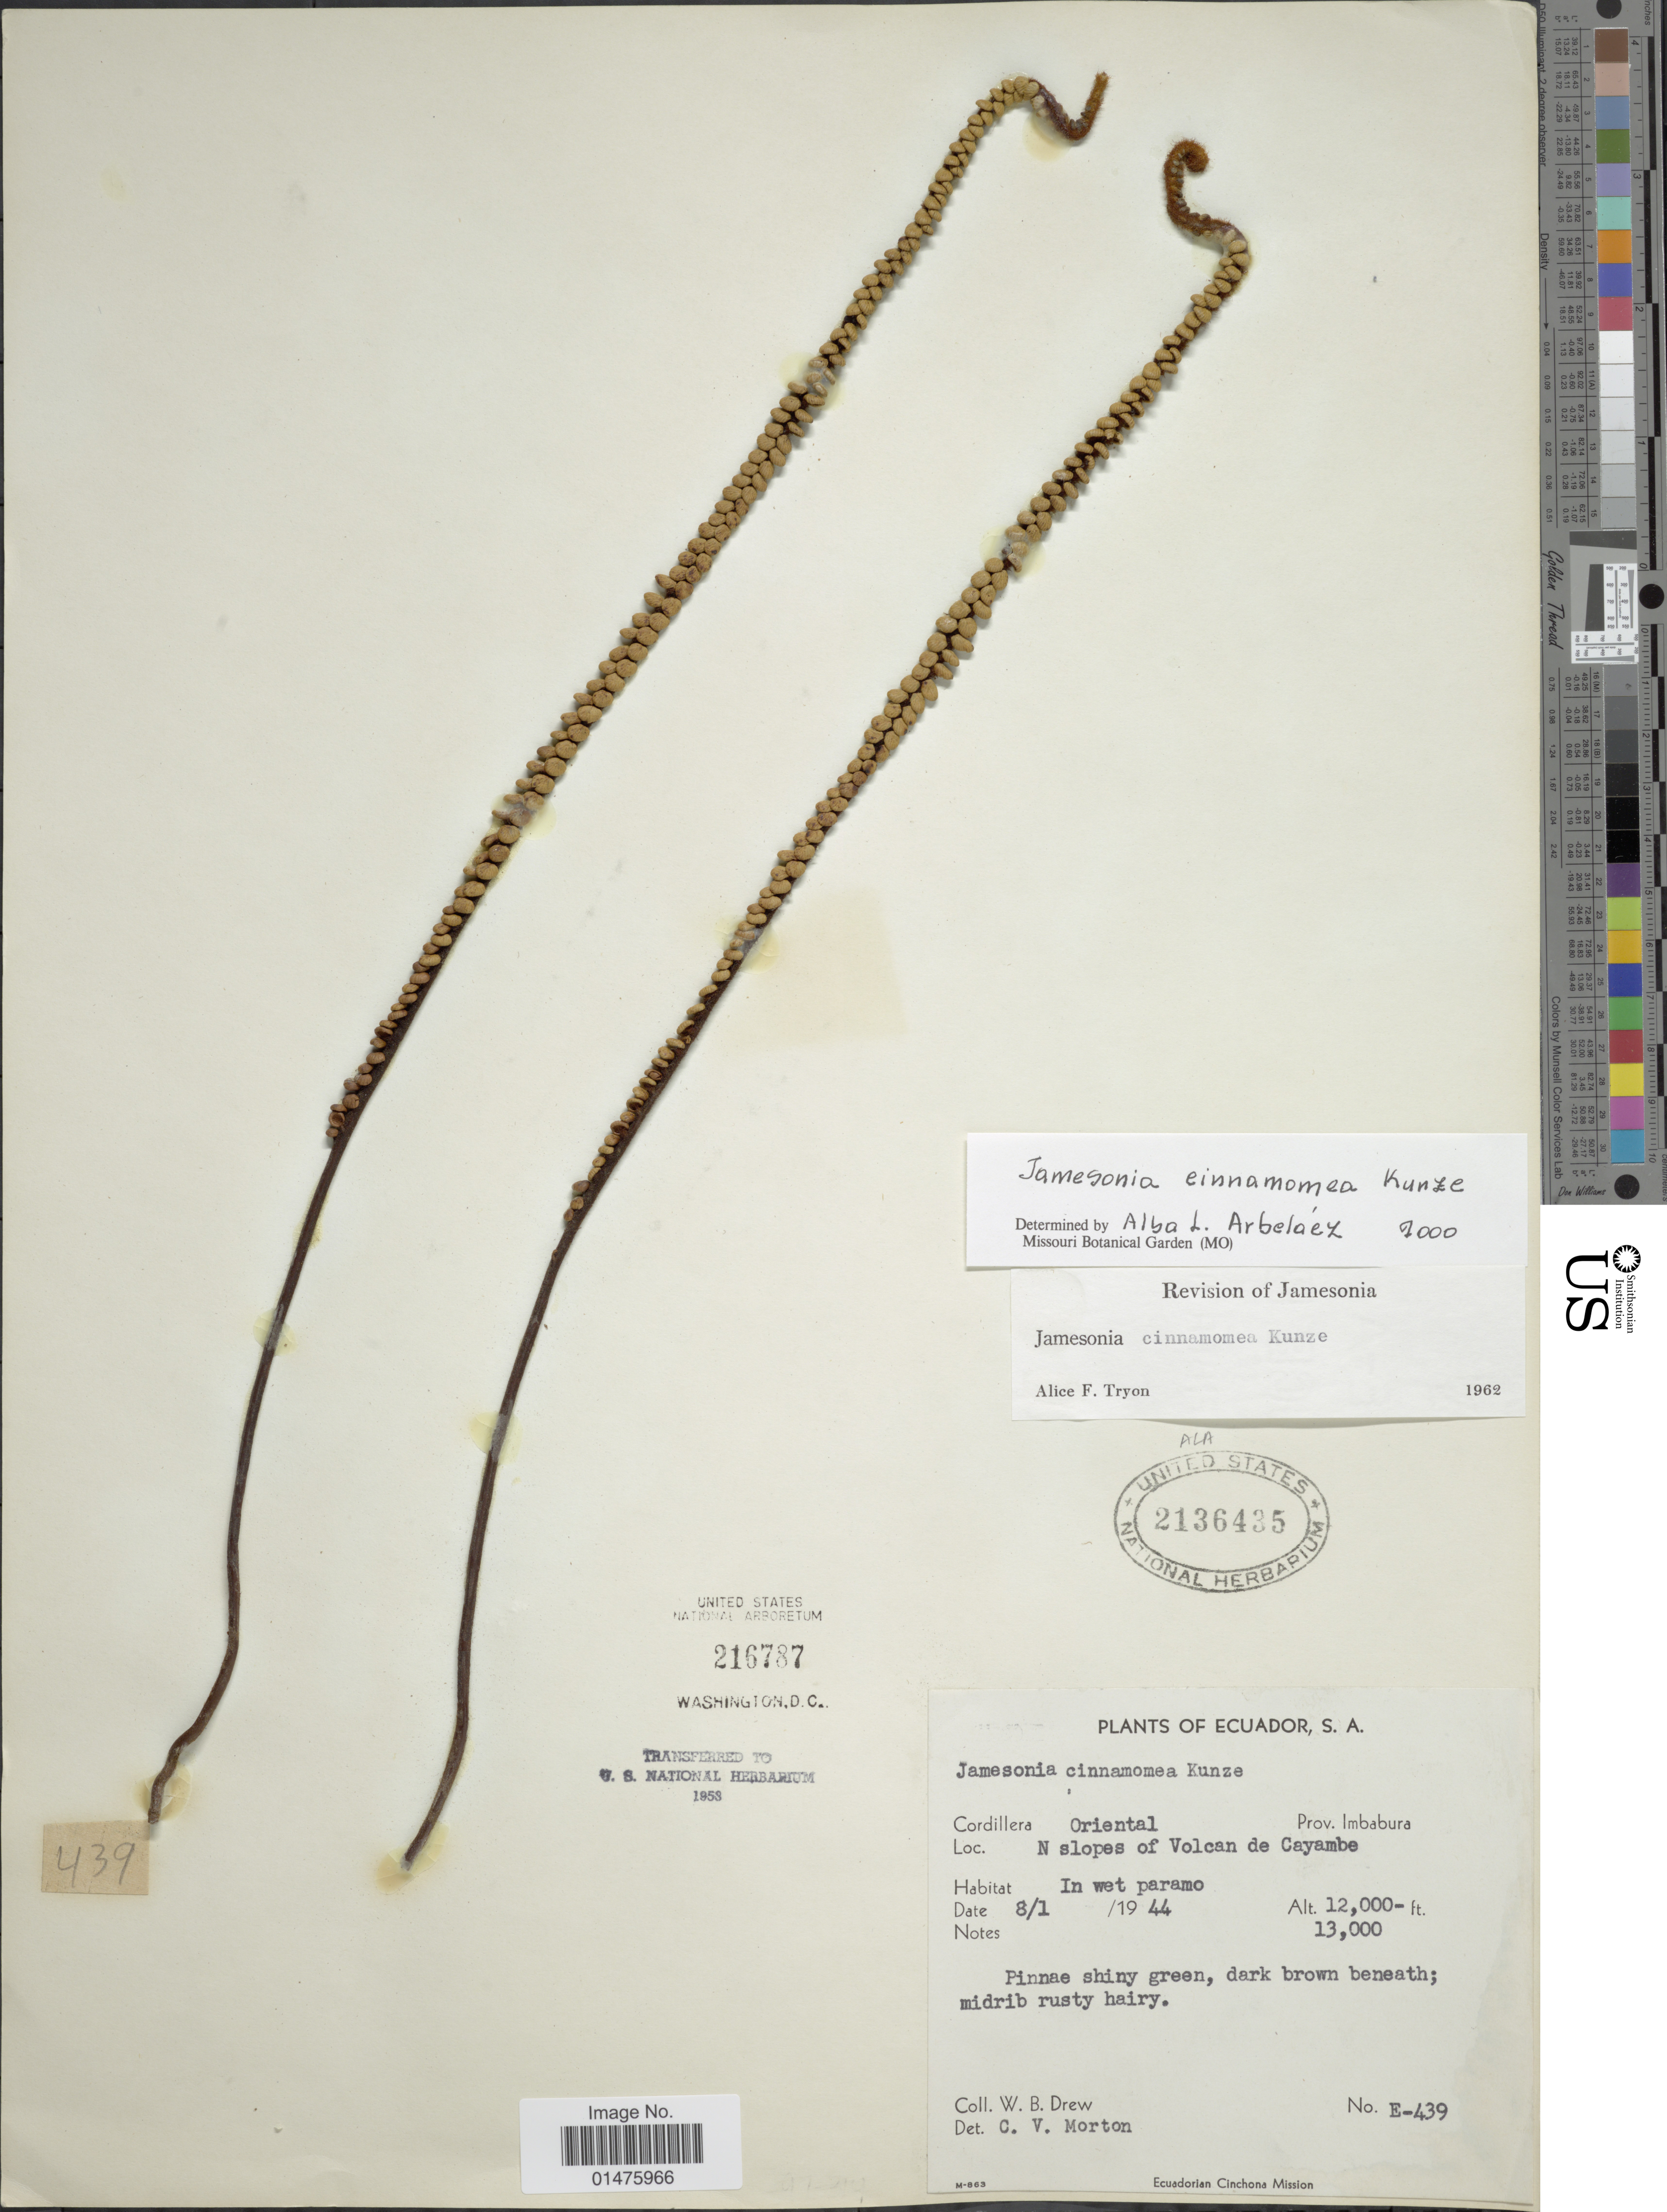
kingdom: Plantae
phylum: Tracheophyta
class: Polypodiopsida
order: Polypodiales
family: Pteridaceae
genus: Jamesonia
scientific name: Jamesonia cinnamomea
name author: Kunze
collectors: W. B. Drew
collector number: E-439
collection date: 1944-01-08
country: Ecuador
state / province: Imbabura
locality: Cordillera Oriental, N slopes of Volcan de Cayambe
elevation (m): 3658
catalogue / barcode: US 2136435